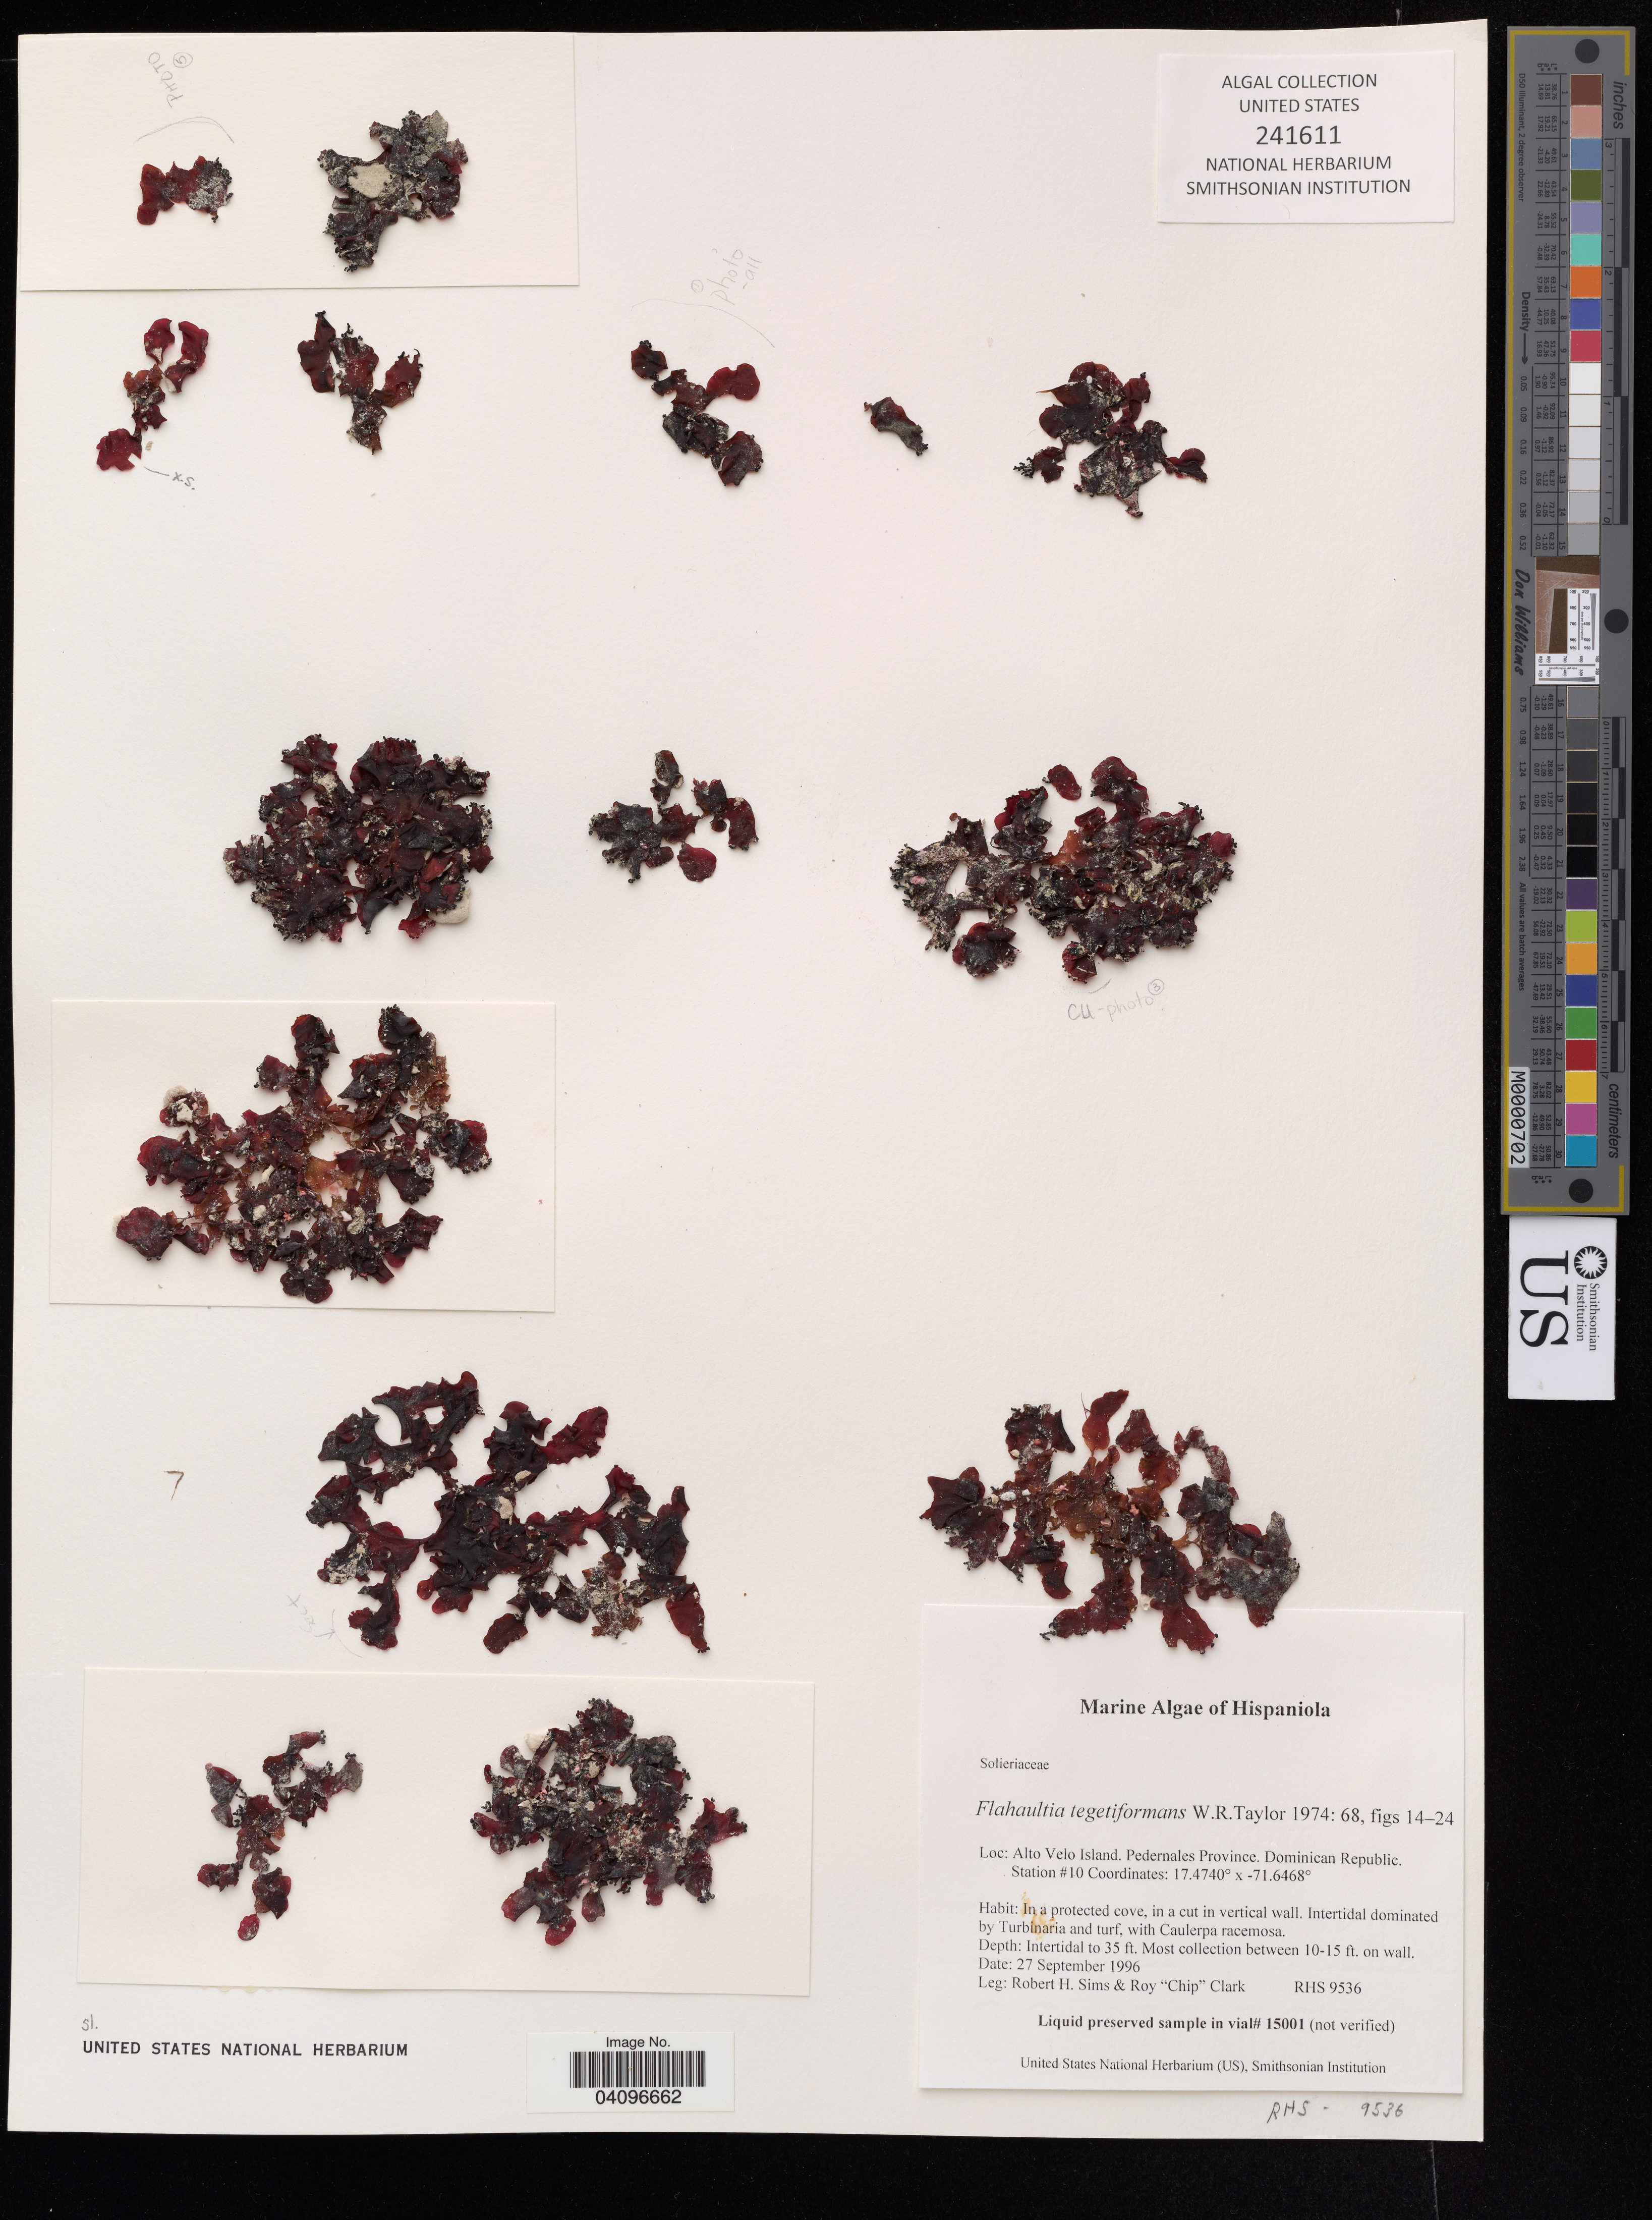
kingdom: Plantae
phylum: Rhodophyta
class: Florideophyceae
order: Gigartinales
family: Solieriaceae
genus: Flahaultia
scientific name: Flahaultia tegetiformans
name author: W.R. Taylor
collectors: R. H. Sims & R. Clark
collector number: RHS9536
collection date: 1996-09-27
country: Dominican Republic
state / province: Pedernales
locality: Hispaniola. Alto Velo Island.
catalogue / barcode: US 241611